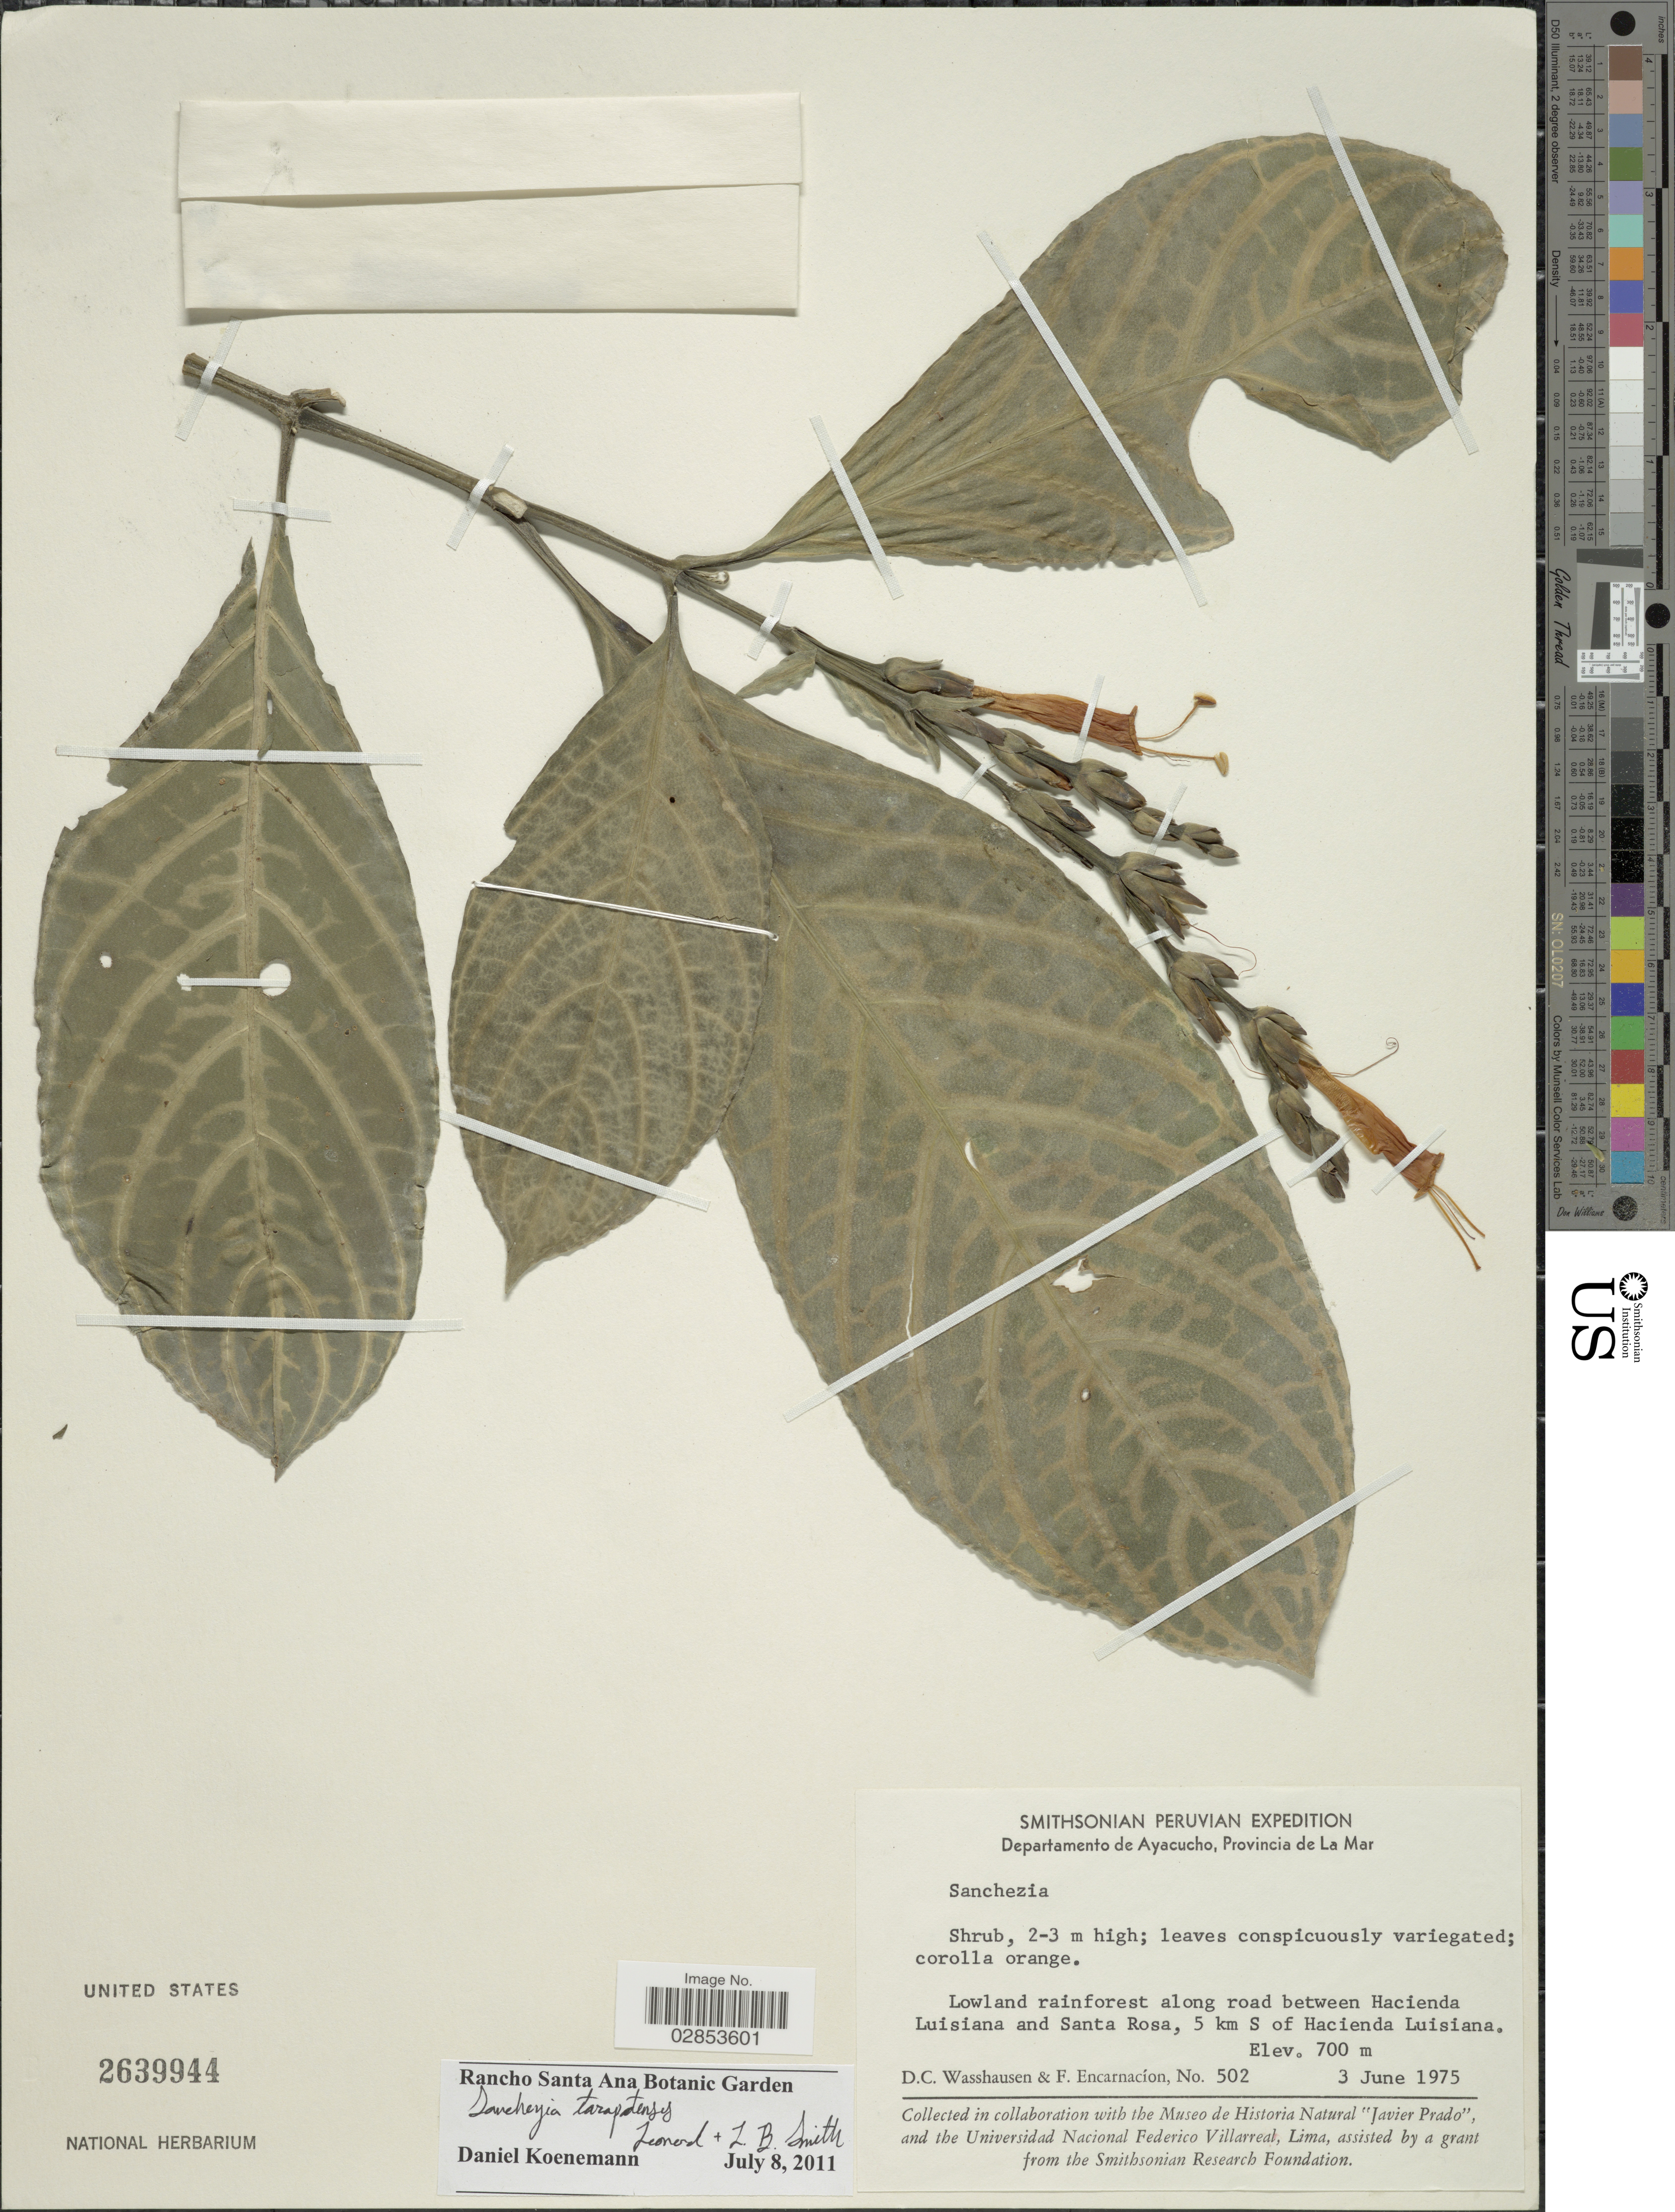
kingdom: Plantae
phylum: Tracheophyta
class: Magnoliopsida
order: Lamiales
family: Acanthaceae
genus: Sanchezia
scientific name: Sanchezia tigrina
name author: Leonard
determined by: Azevedo, Igor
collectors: D. C. Wasshausen & F. Encarnación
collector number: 502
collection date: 1975-06-03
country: Peru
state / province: Ayacucho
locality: Departamento de Ayacucho, Provincia de La Mar. Along road between Haciena Luisiana and Santa Rosa, 5 km s of Hacienda Luisiana.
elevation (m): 700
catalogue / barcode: US 2639944